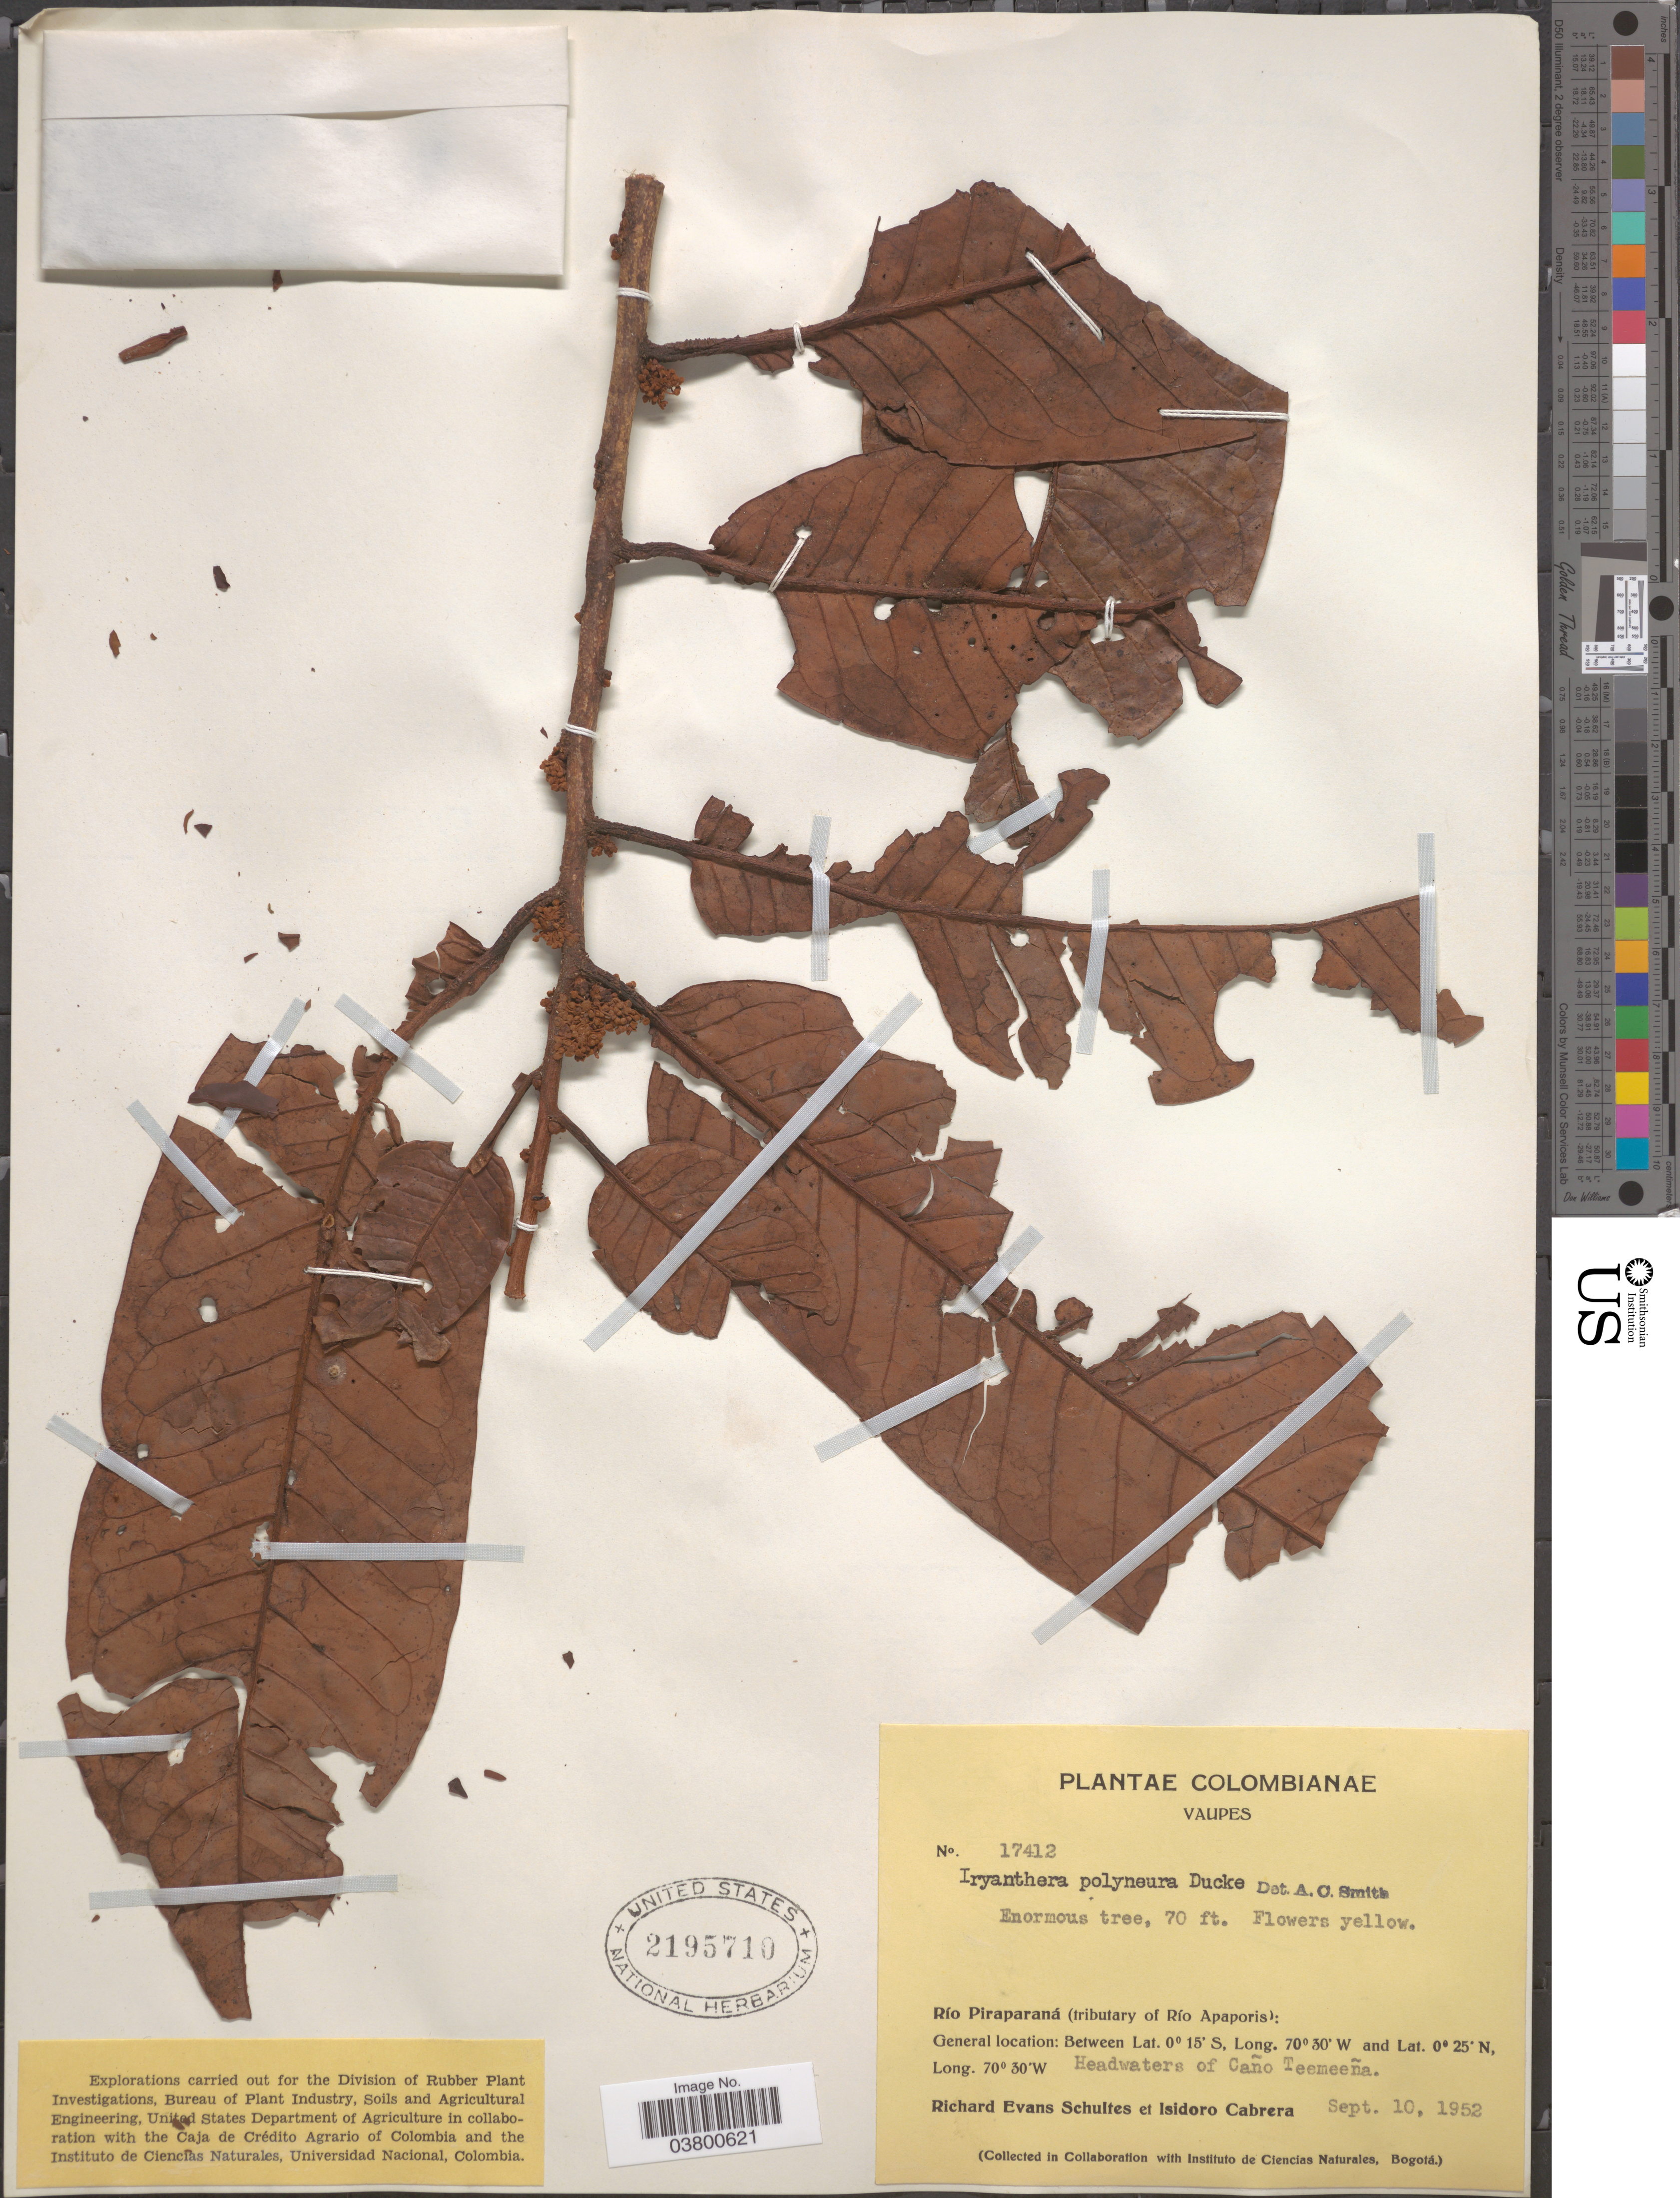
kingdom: Plantae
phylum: Tracheophyta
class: Magnoliopsida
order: Magnoliales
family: Myristicaceae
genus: Iryanthera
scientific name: Iryanthera polyneura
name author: Ducke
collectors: R. E. Schultes & I. Cabrera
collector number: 17412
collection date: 1952-09-10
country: Colombia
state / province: Vaupés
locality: Río Piraparaná (tributary of Río Apaporis): Headwaters of Caño Teemeeña.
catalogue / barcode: US 2195710